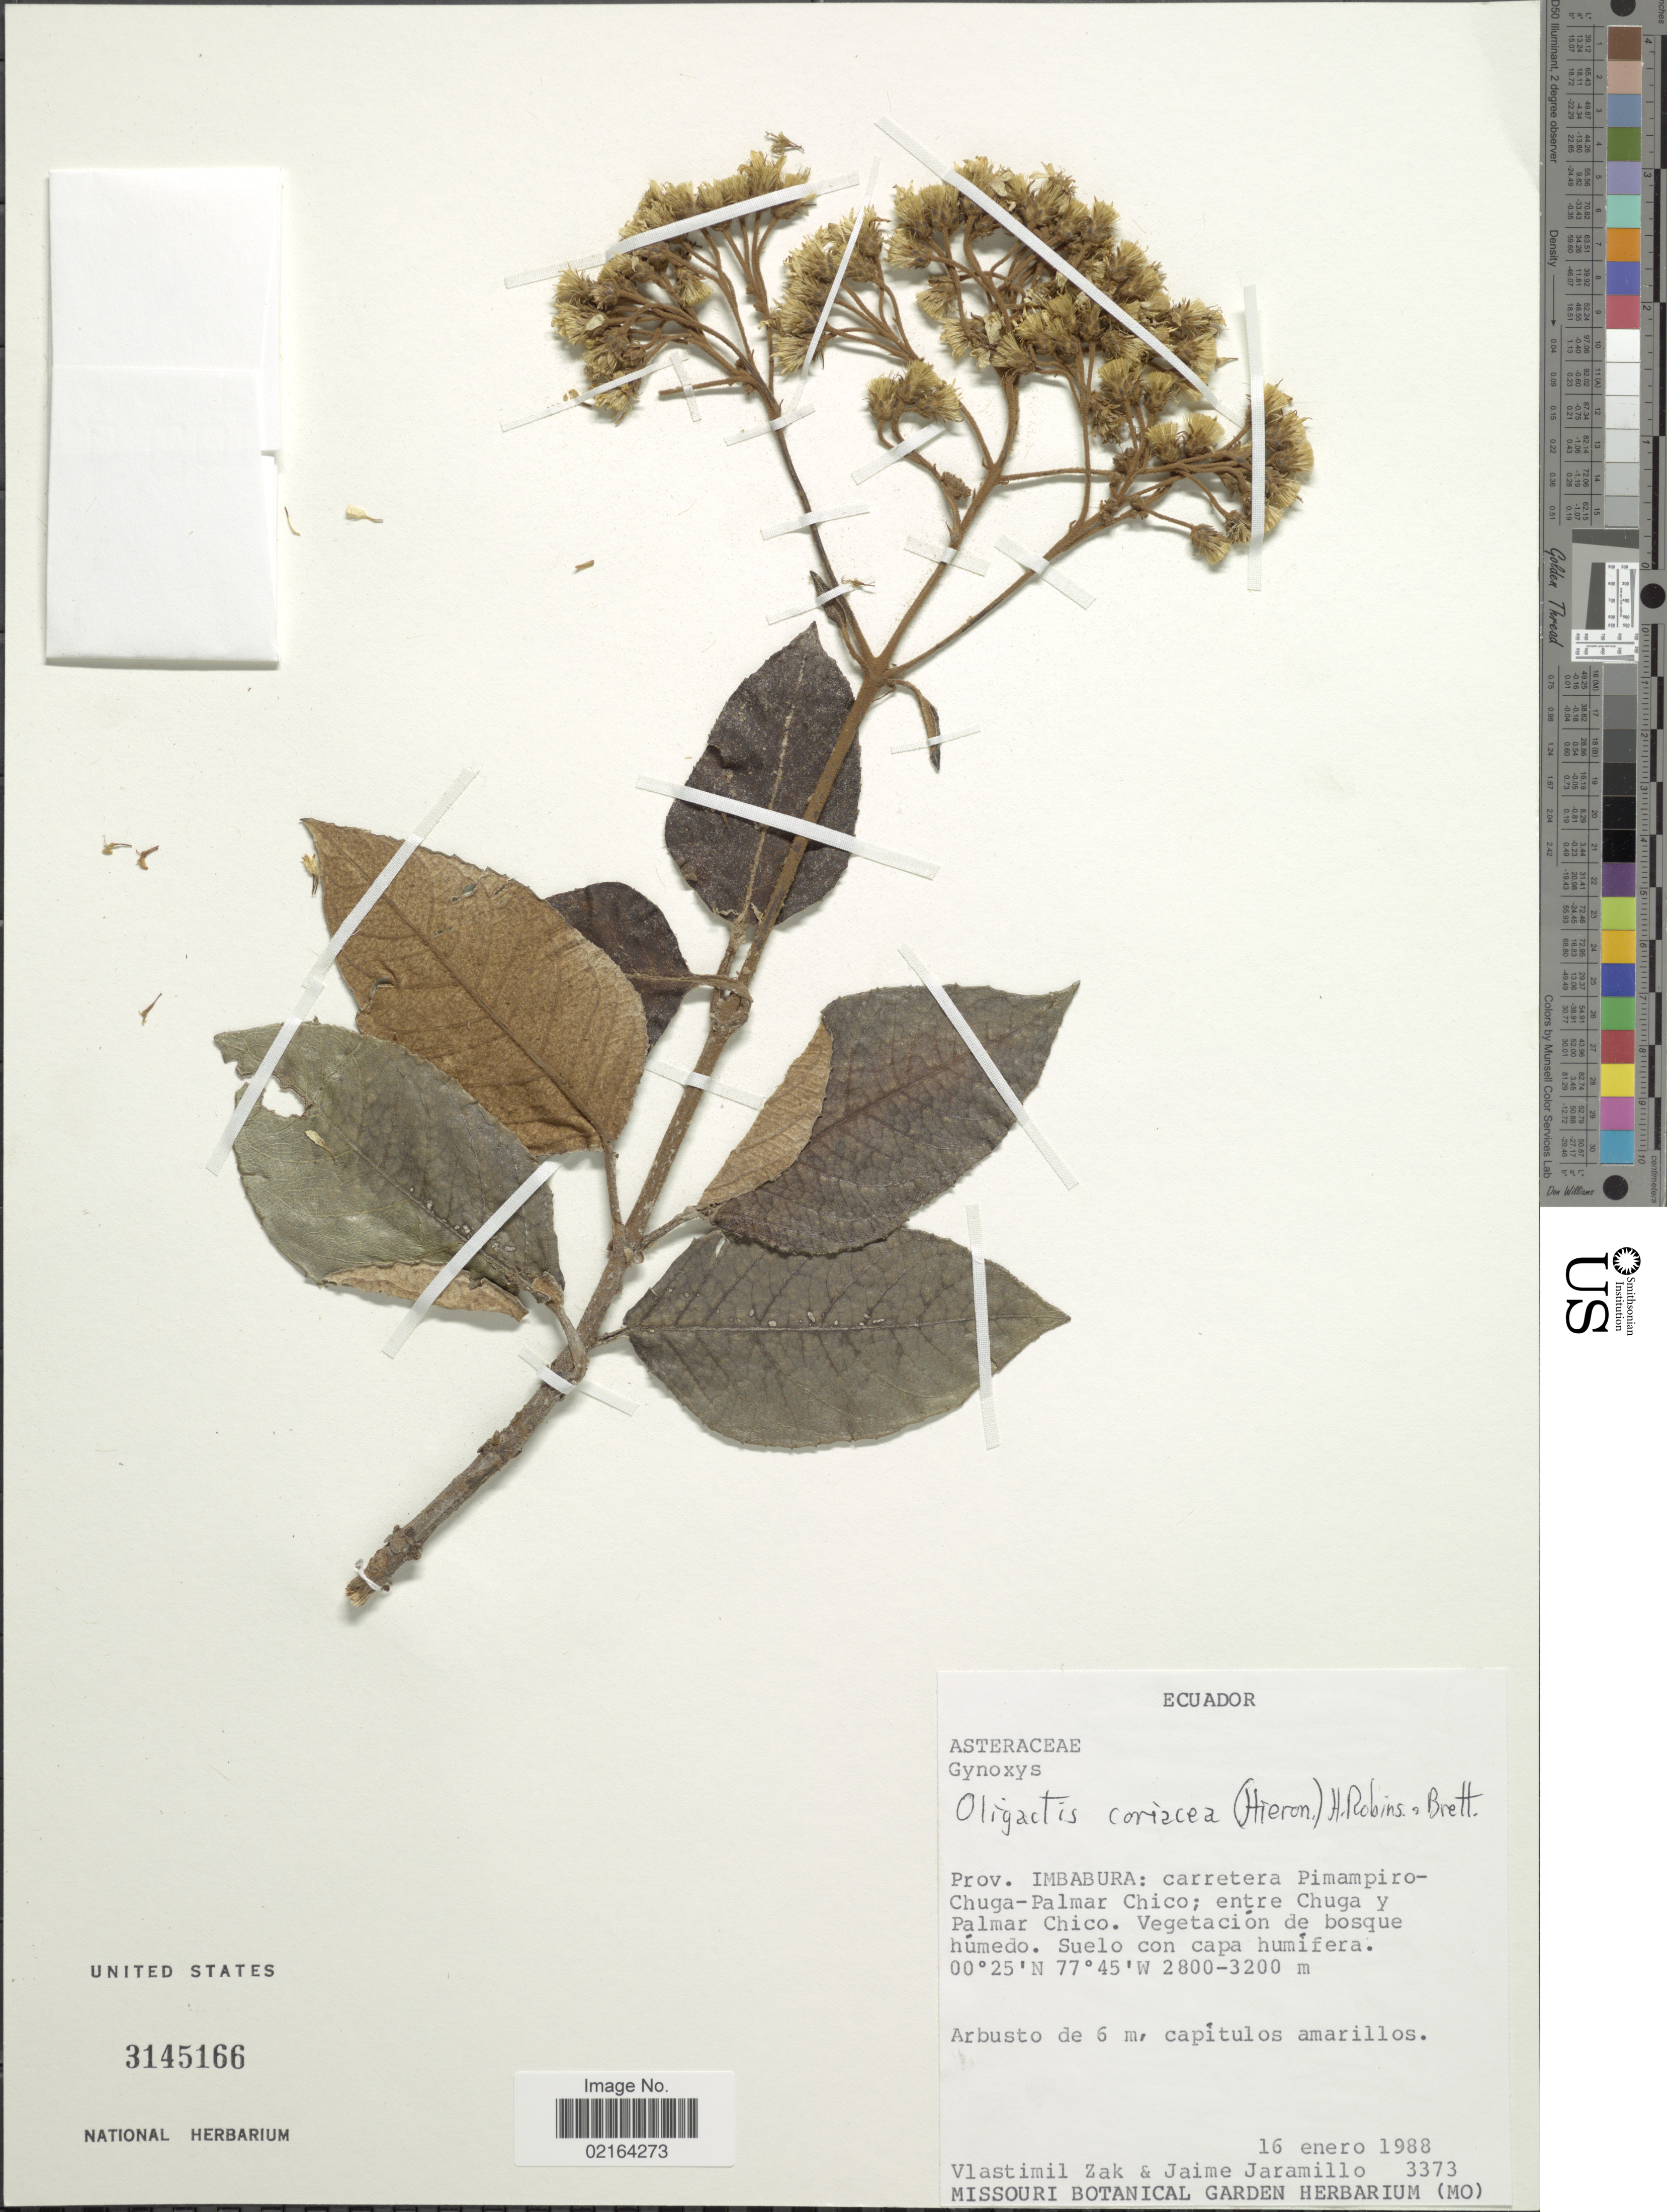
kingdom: Plantae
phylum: Tracheophyta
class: Magnoliopsida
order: Asterales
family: Asteraceae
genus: Sampera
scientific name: Sampera coriacea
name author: (Hieron.) V.A. Funk & H. Rob.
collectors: V. Zak & J. Jaramillo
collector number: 3373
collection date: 1988-01-16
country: Ecuador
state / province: Imbabura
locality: Prov. Imbabura: carretera Pimampiro-Chuga-Palmar Chico, entre Chuga y Palmar Chico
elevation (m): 2800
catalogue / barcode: US 3145166